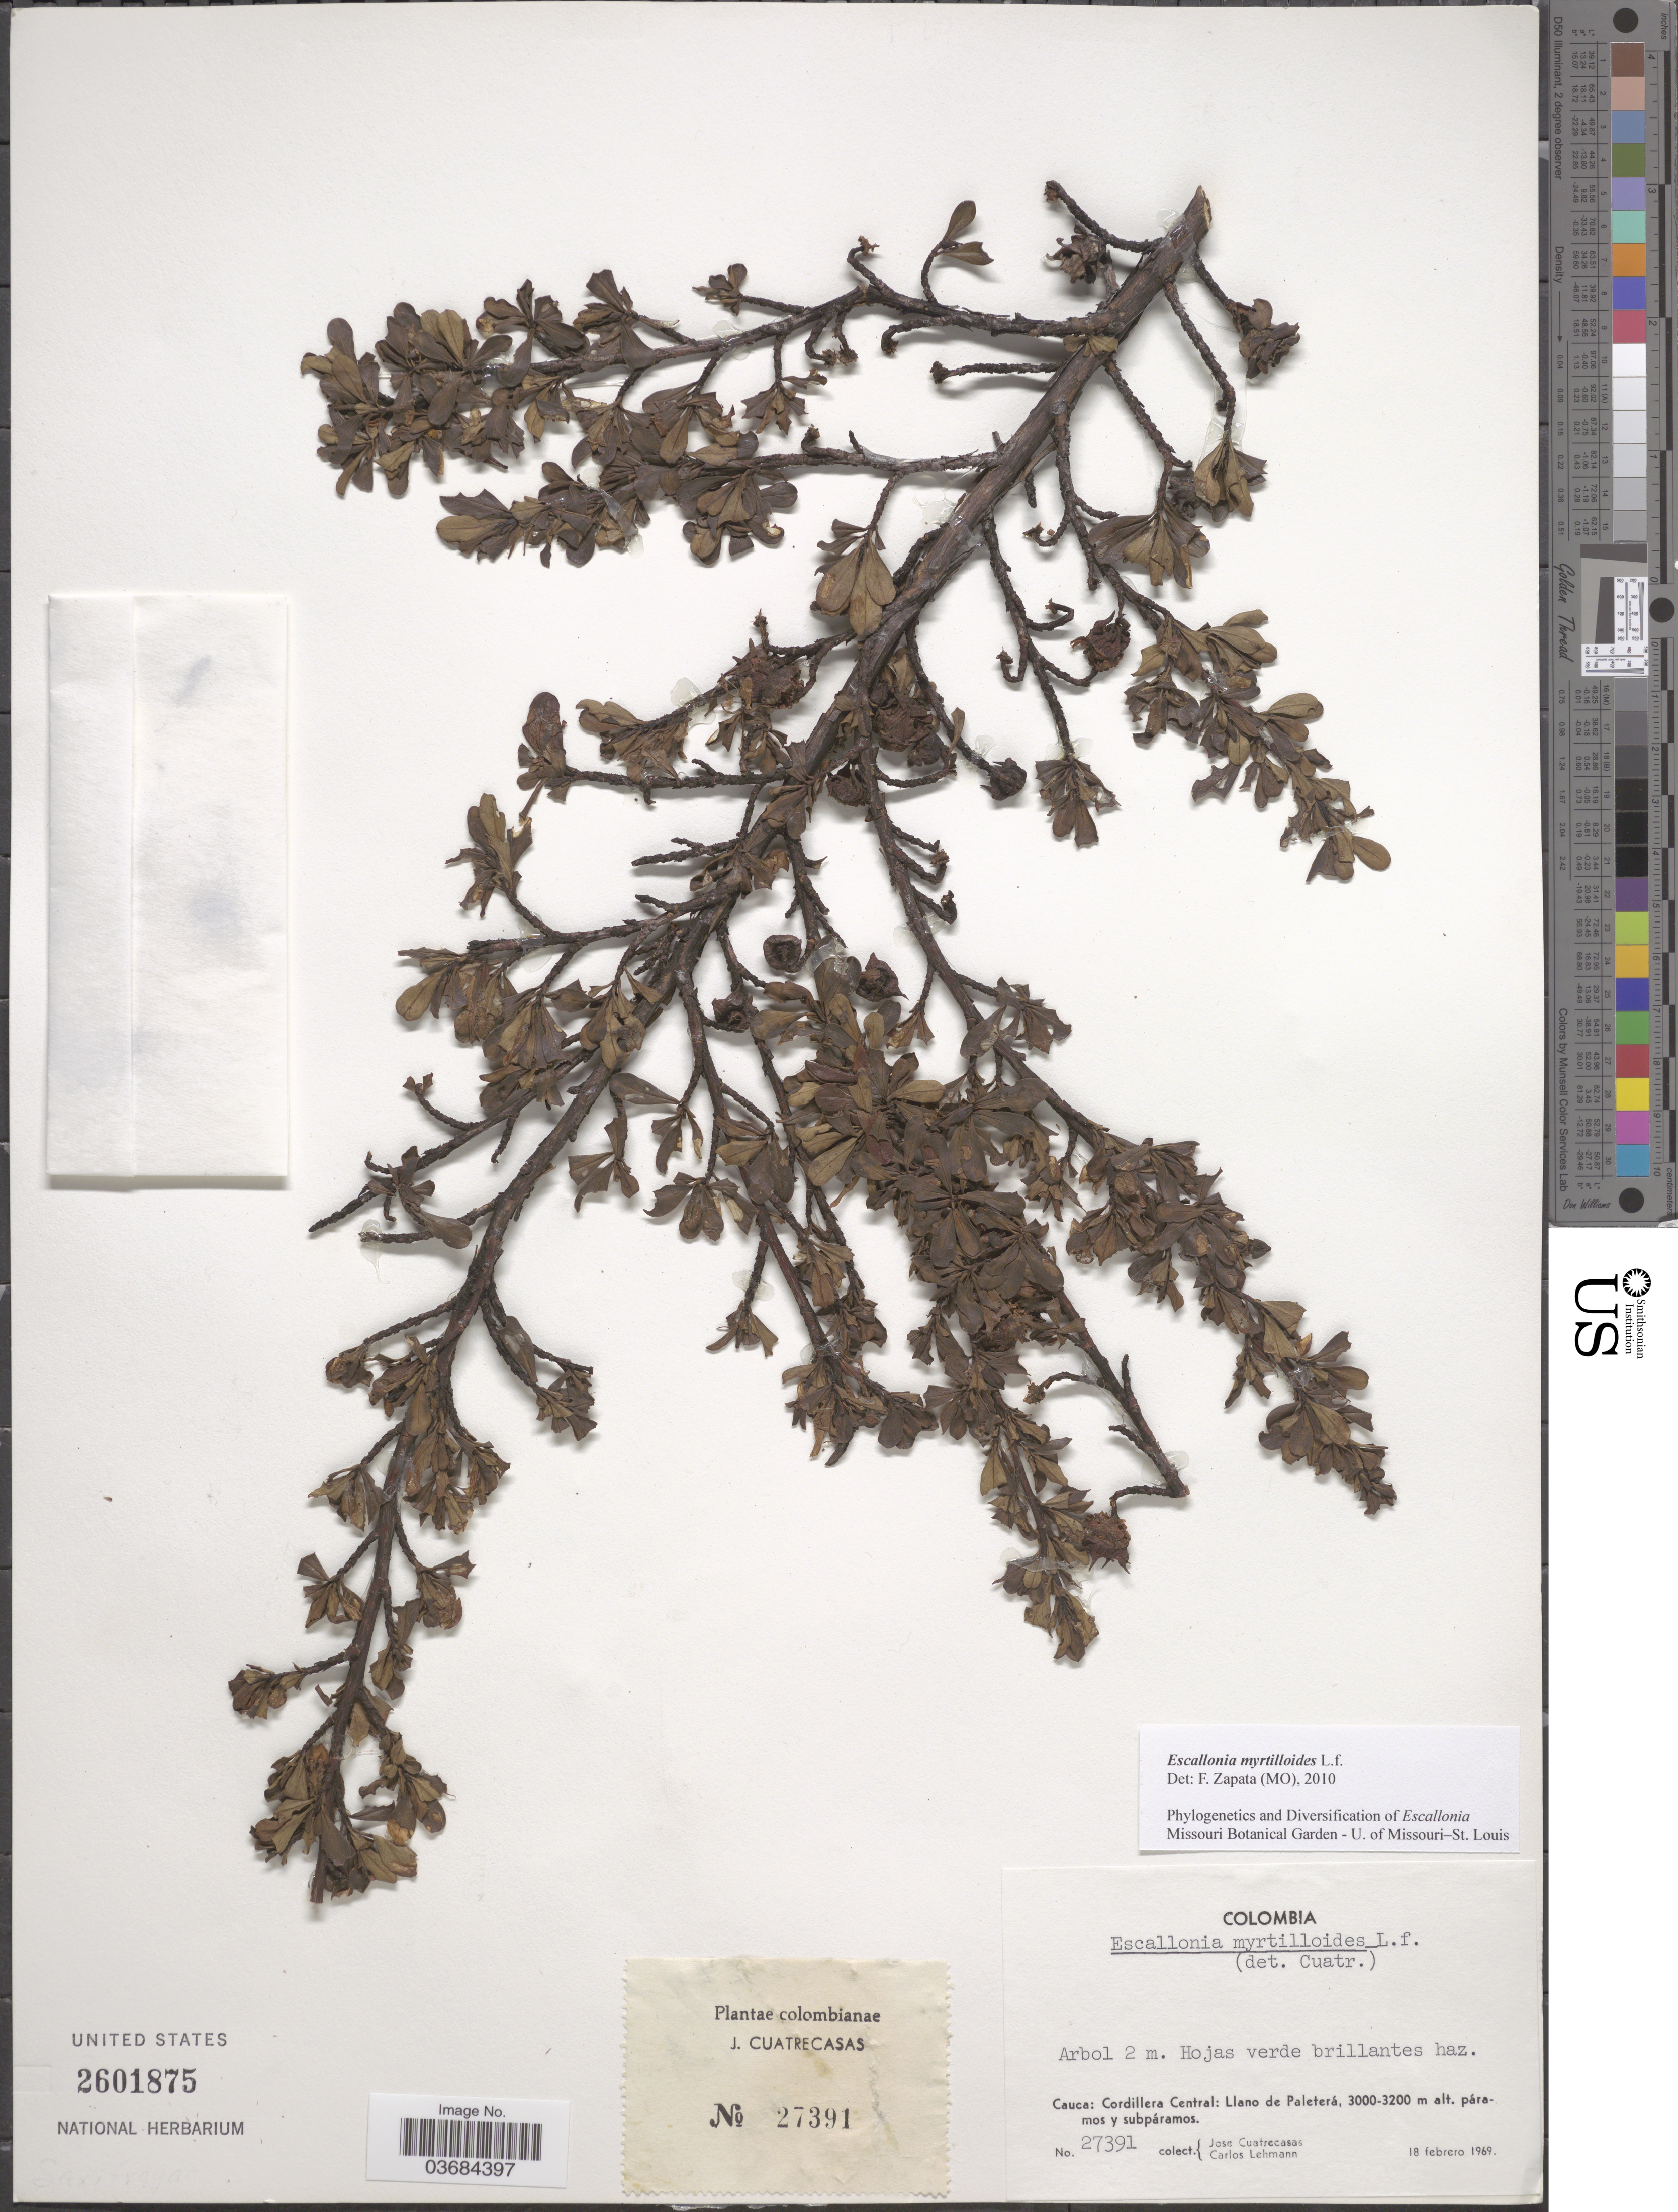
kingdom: Plantae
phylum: Tracheophyta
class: Magnoliopsida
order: Escalloniales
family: Escalloniaceae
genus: Escallonia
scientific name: Escallonia myrtilloides var. myrtilloides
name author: L. f.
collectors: J. Cuatrecasas & C. Lehmann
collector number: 27391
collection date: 1969-02-18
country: Colombia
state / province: Cauca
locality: Cordillera Central: Llano de Paleterá.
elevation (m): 3000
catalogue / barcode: US 2601875